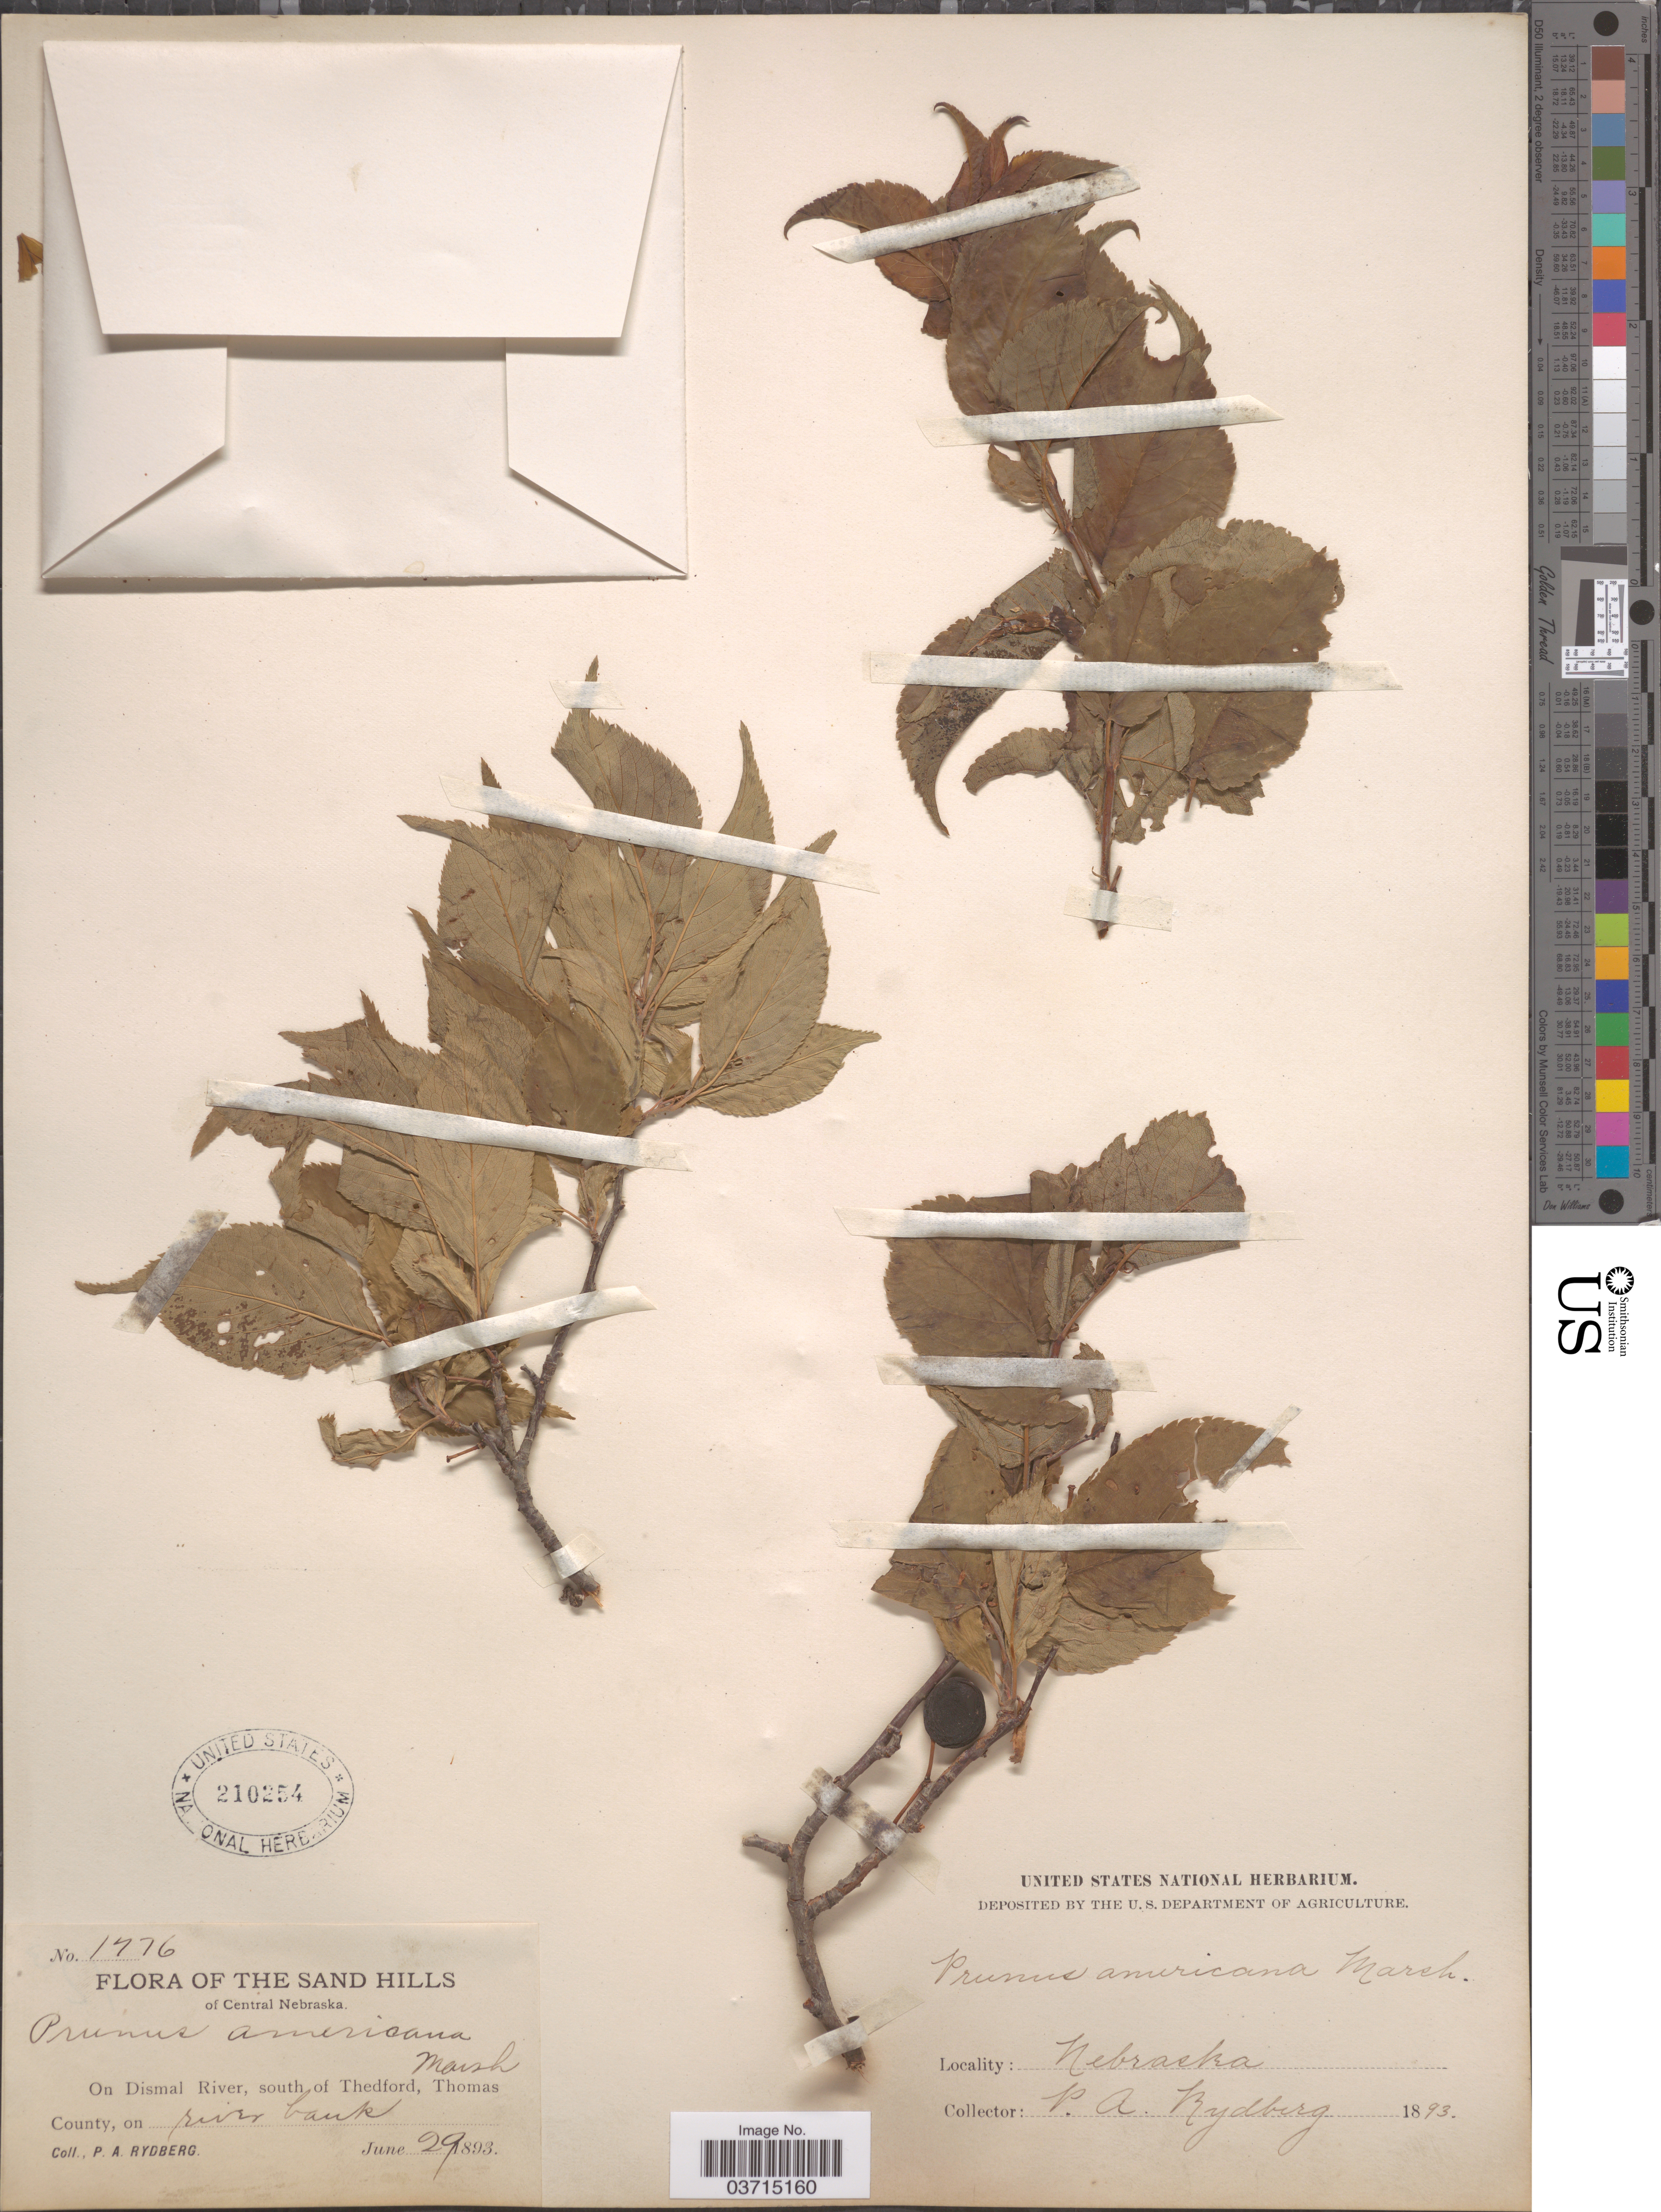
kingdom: Plantae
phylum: Tracheophyta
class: Magnoliopsida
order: Rosales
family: Rosaceae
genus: Prunus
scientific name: Prunus americana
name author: Marshall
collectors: P. A. Rydberg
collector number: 1776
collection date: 1893-06-29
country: United States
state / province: Nebraska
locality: The Sand Hills of Central Nebraska. On Dismal River, south of Thedford, Thomas County.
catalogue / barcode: US 210254